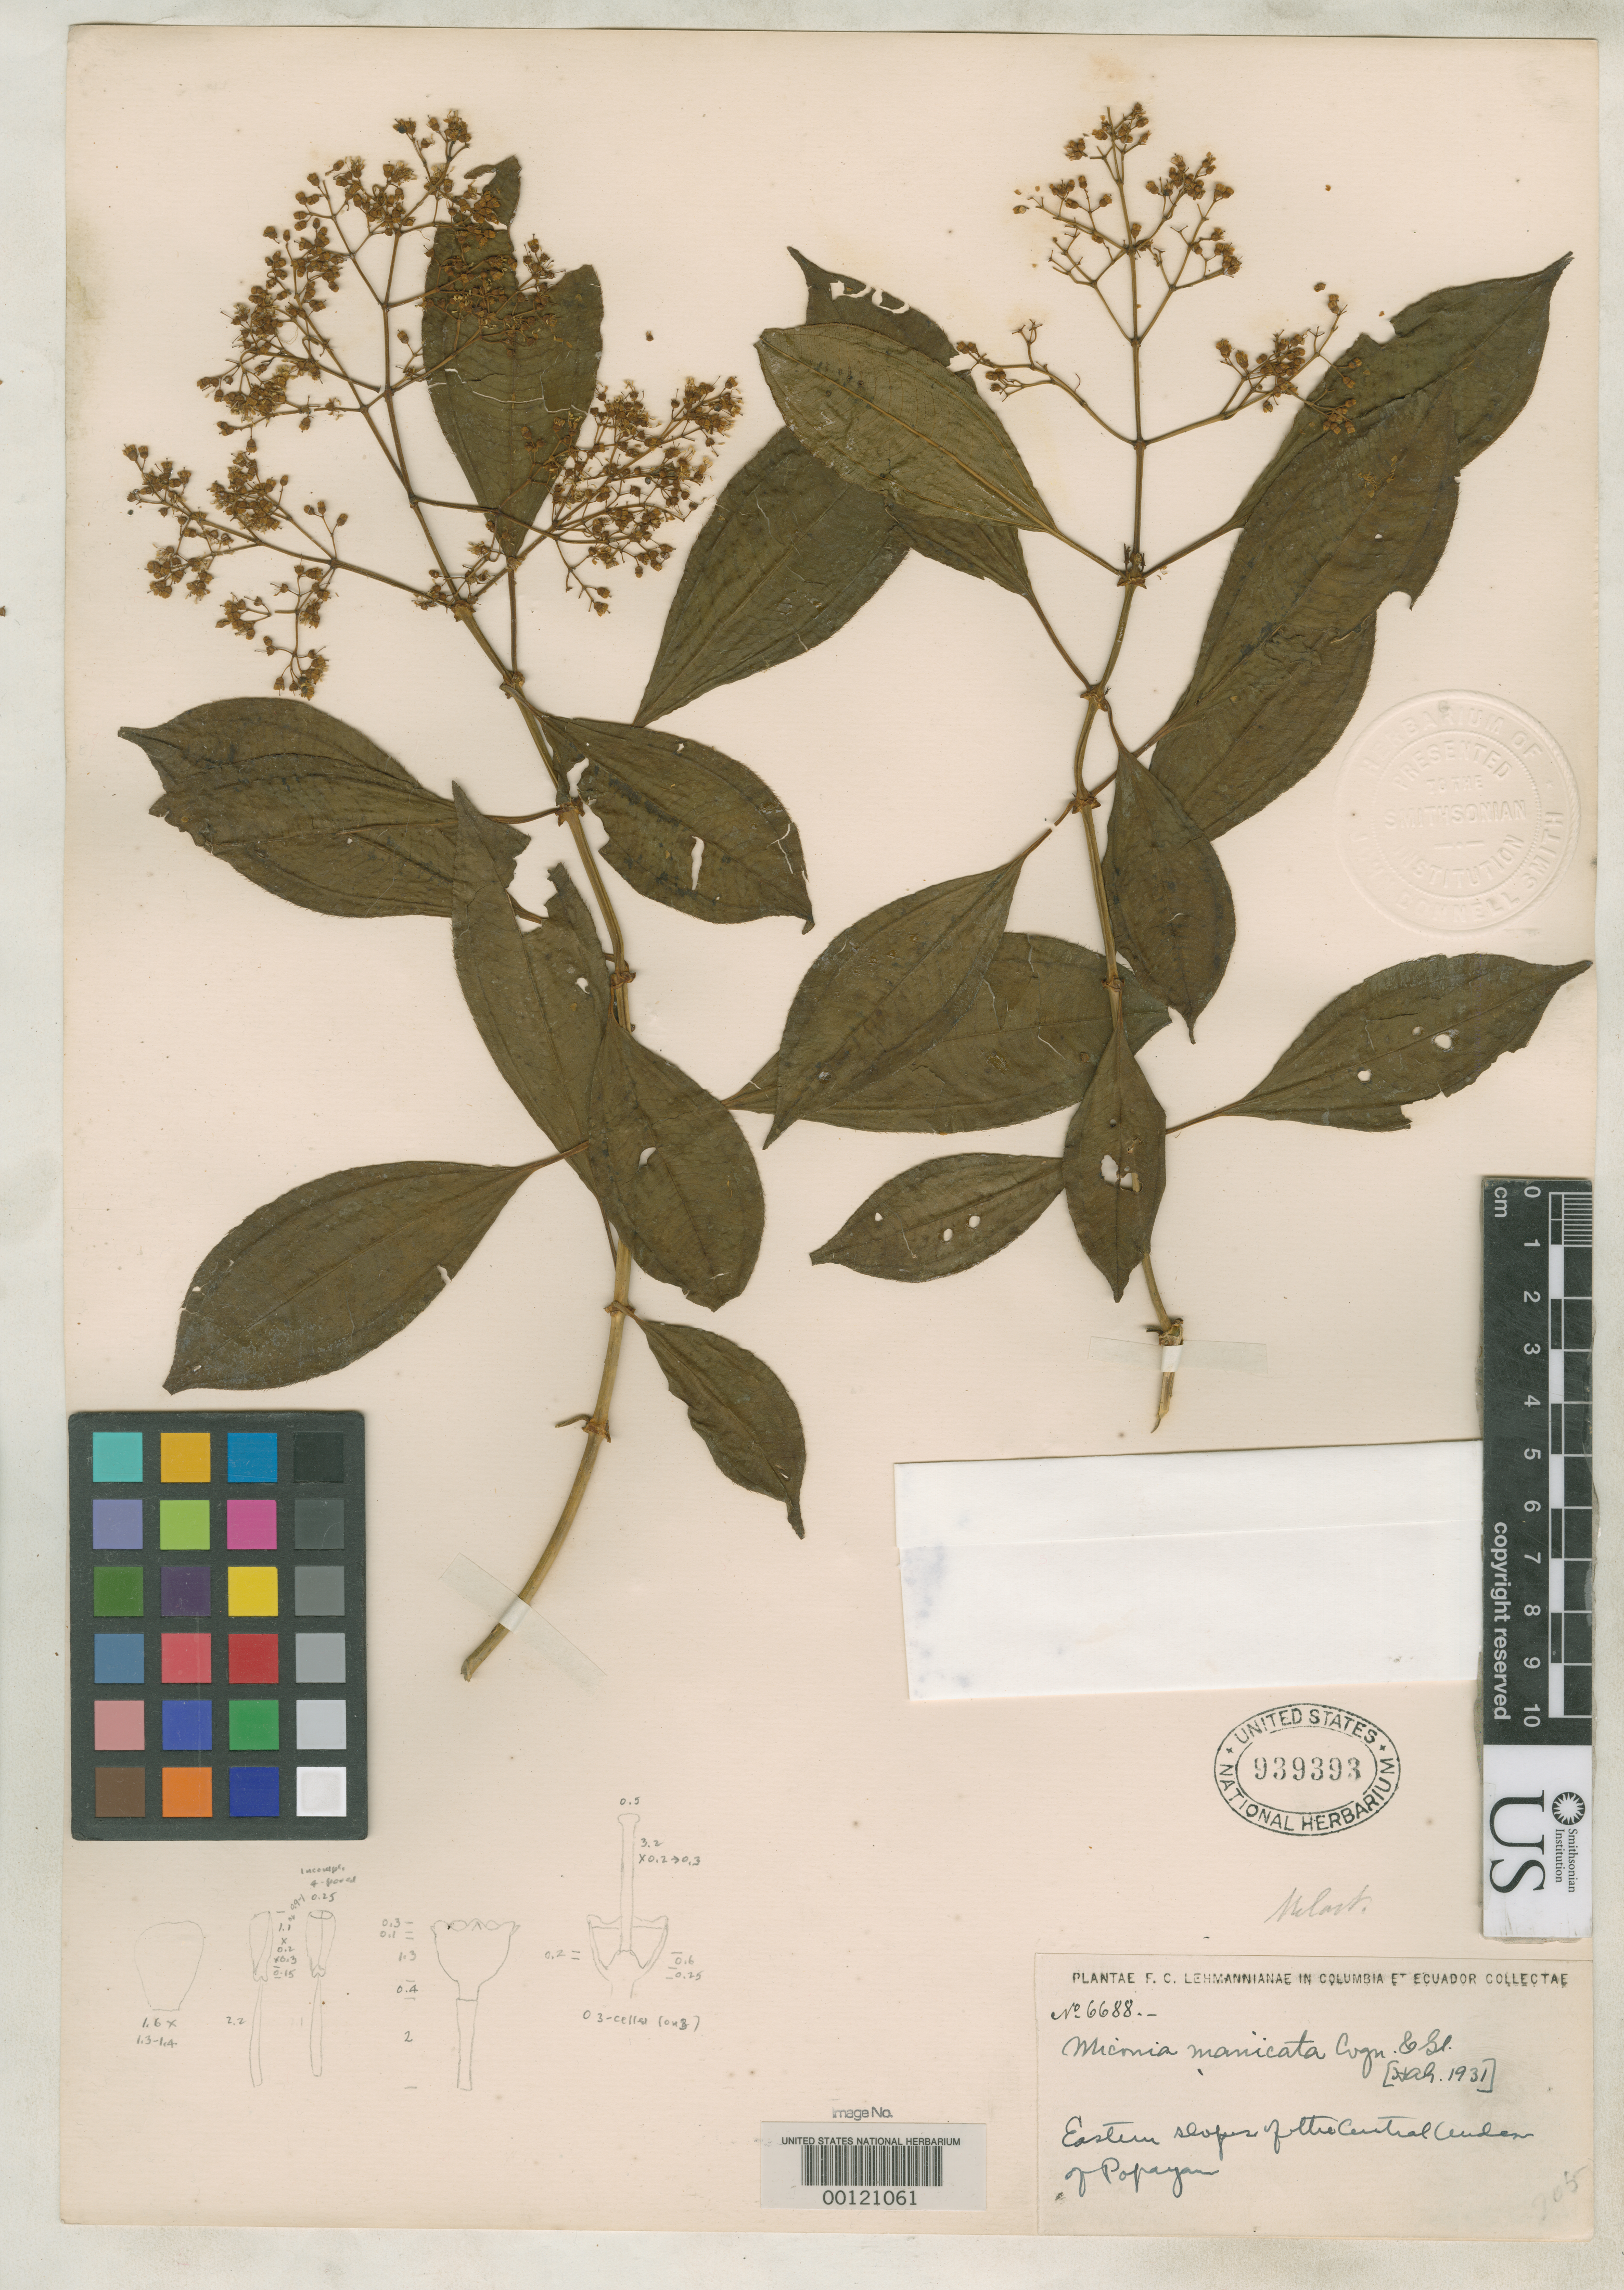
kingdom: Plantae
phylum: Tracheophyta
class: Magnoliopsida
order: Myrtales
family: Melastomataceae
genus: Miconia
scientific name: Miconia manicata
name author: Cogn. & Gleason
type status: Isotype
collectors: F. C. Lehmann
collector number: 6688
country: Colombia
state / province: Cauca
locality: Central Andes of Popayan.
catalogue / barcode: US 939393